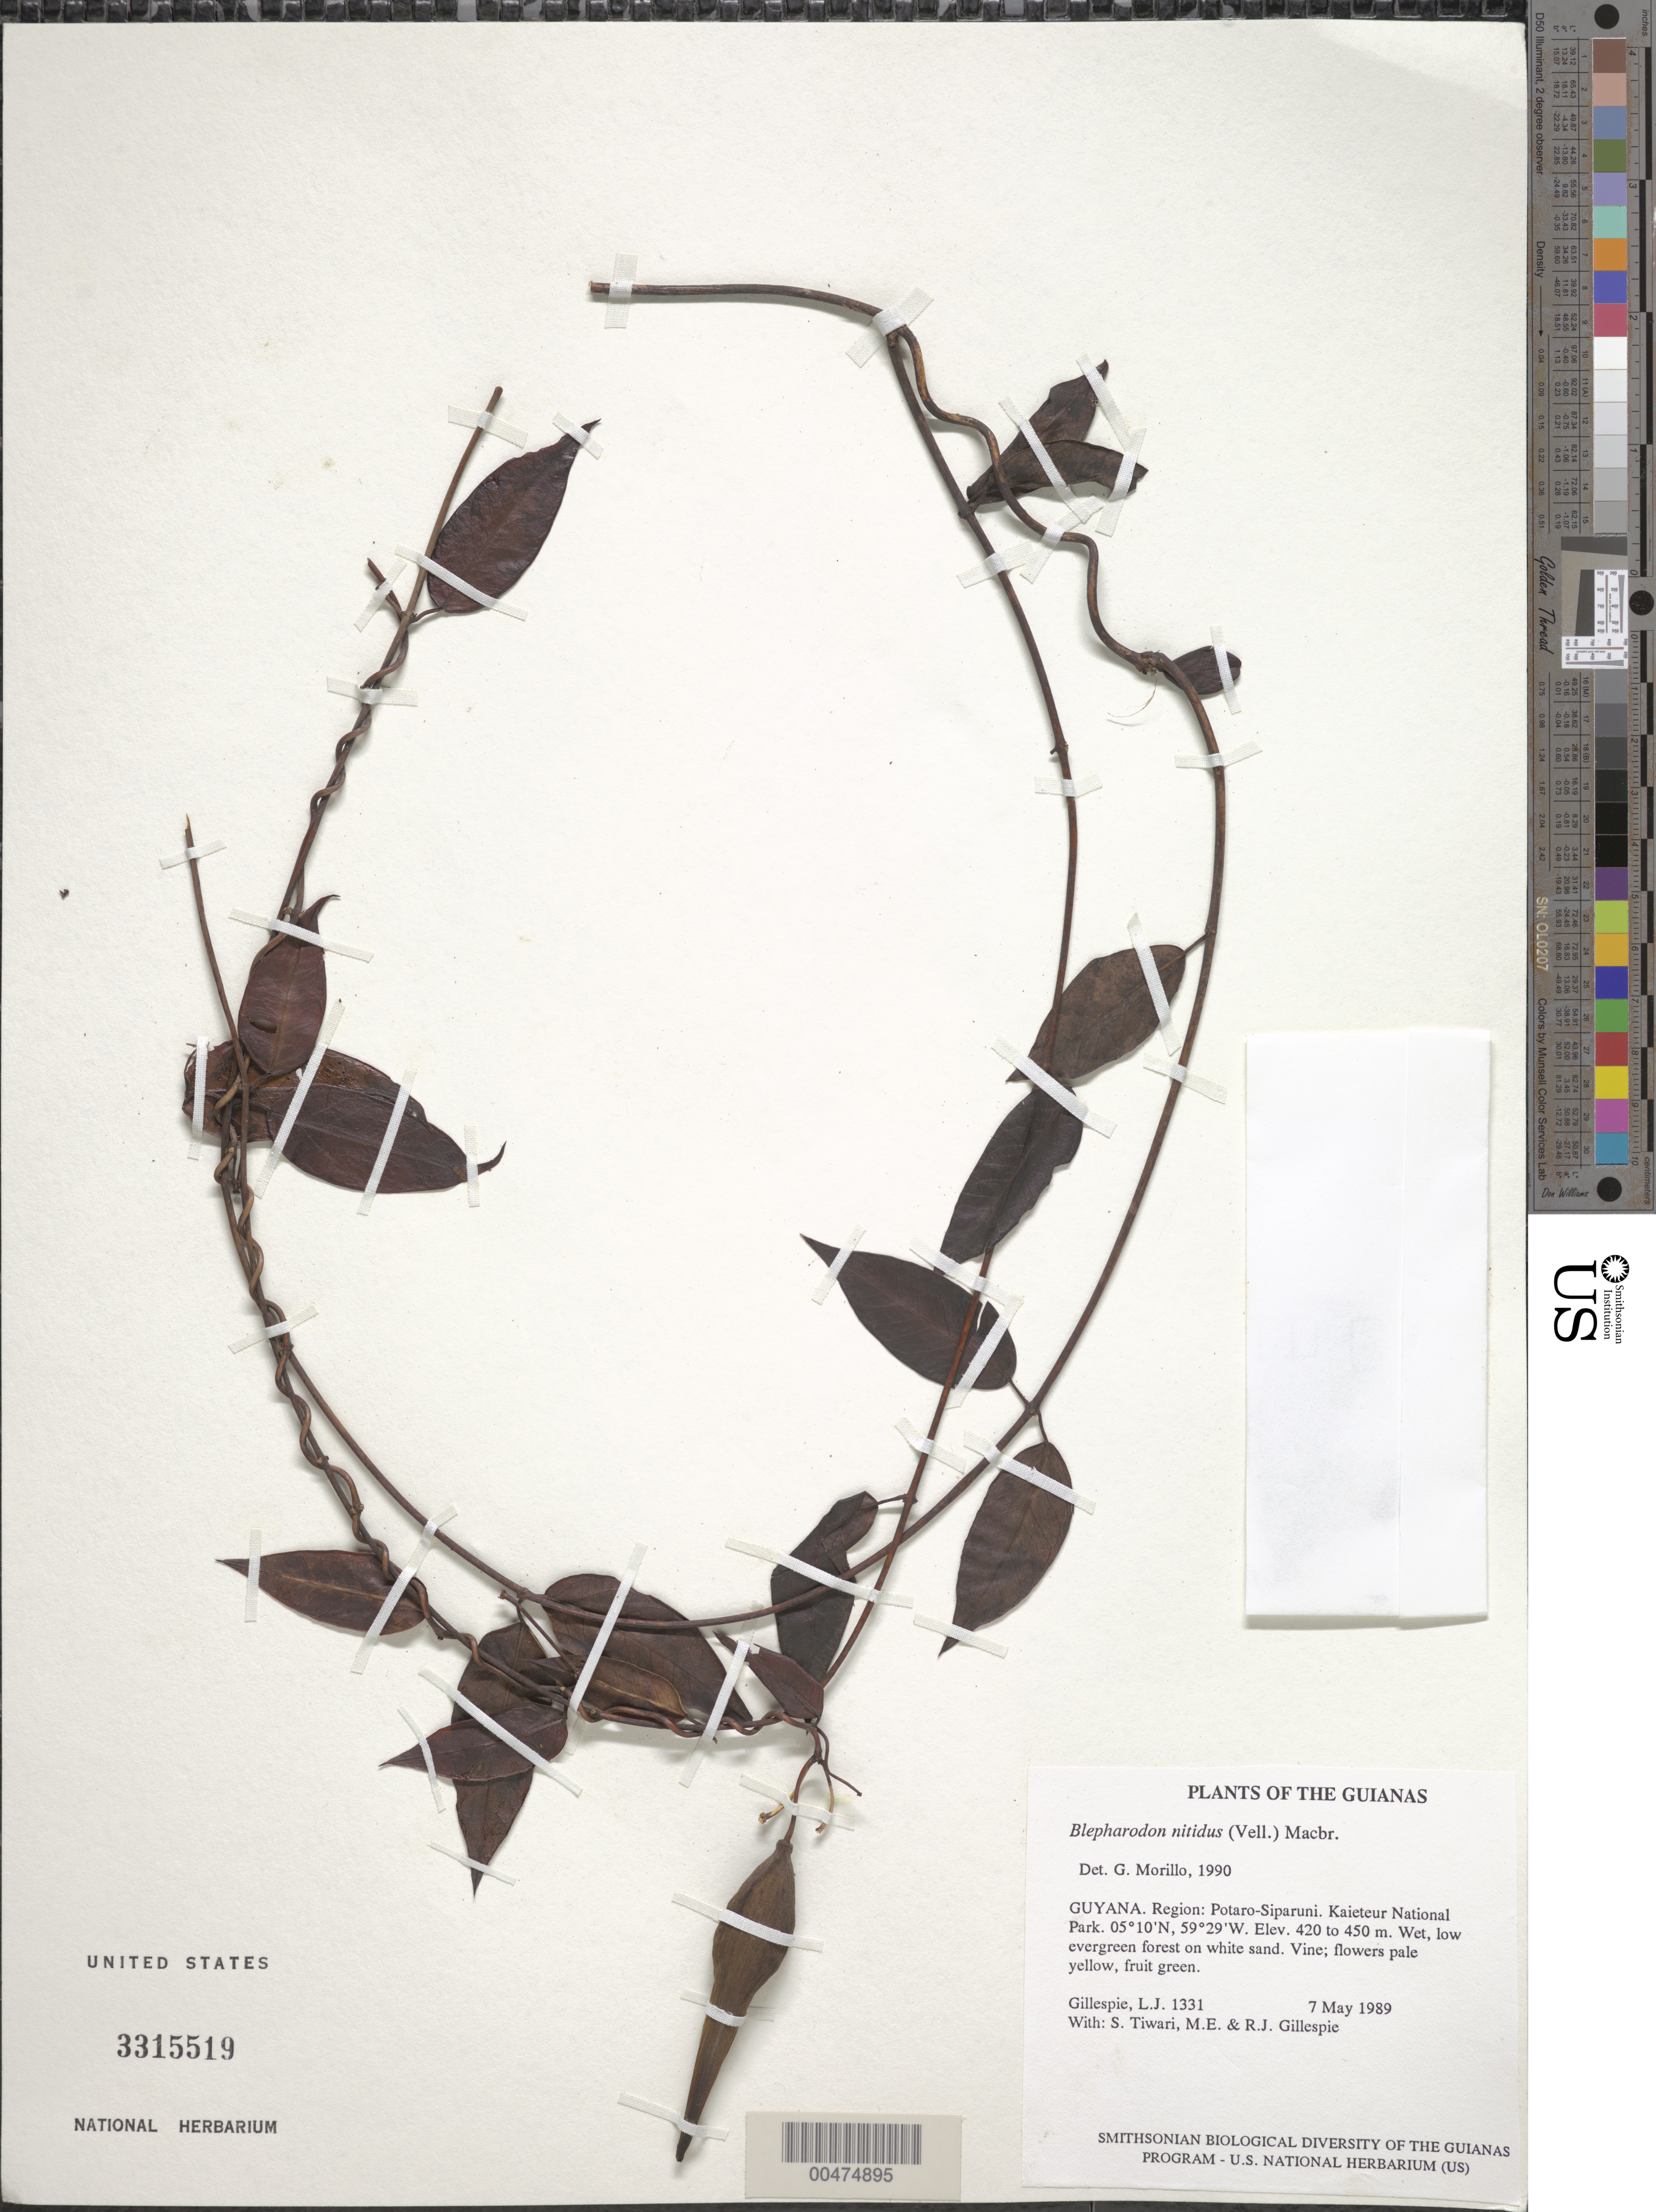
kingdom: Plantae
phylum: Tracheophyta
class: Magnoliopsida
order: Gentianales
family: Apocynaceae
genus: Blepharodon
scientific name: Blepharodon nitidus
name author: (Vell.) J.F. Macbr.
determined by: Morillo, G. N.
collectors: L. J. Gillespie, S. Tiwari, M. Gillespie & R. Gillespie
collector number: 1331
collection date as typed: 7 May 1989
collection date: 1989-05-07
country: Guyana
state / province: Potaro-Siparuni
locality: Kaieteur National Park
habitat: Wet, low evergreen forest on white sand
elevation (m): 420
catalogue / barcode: US 3315519